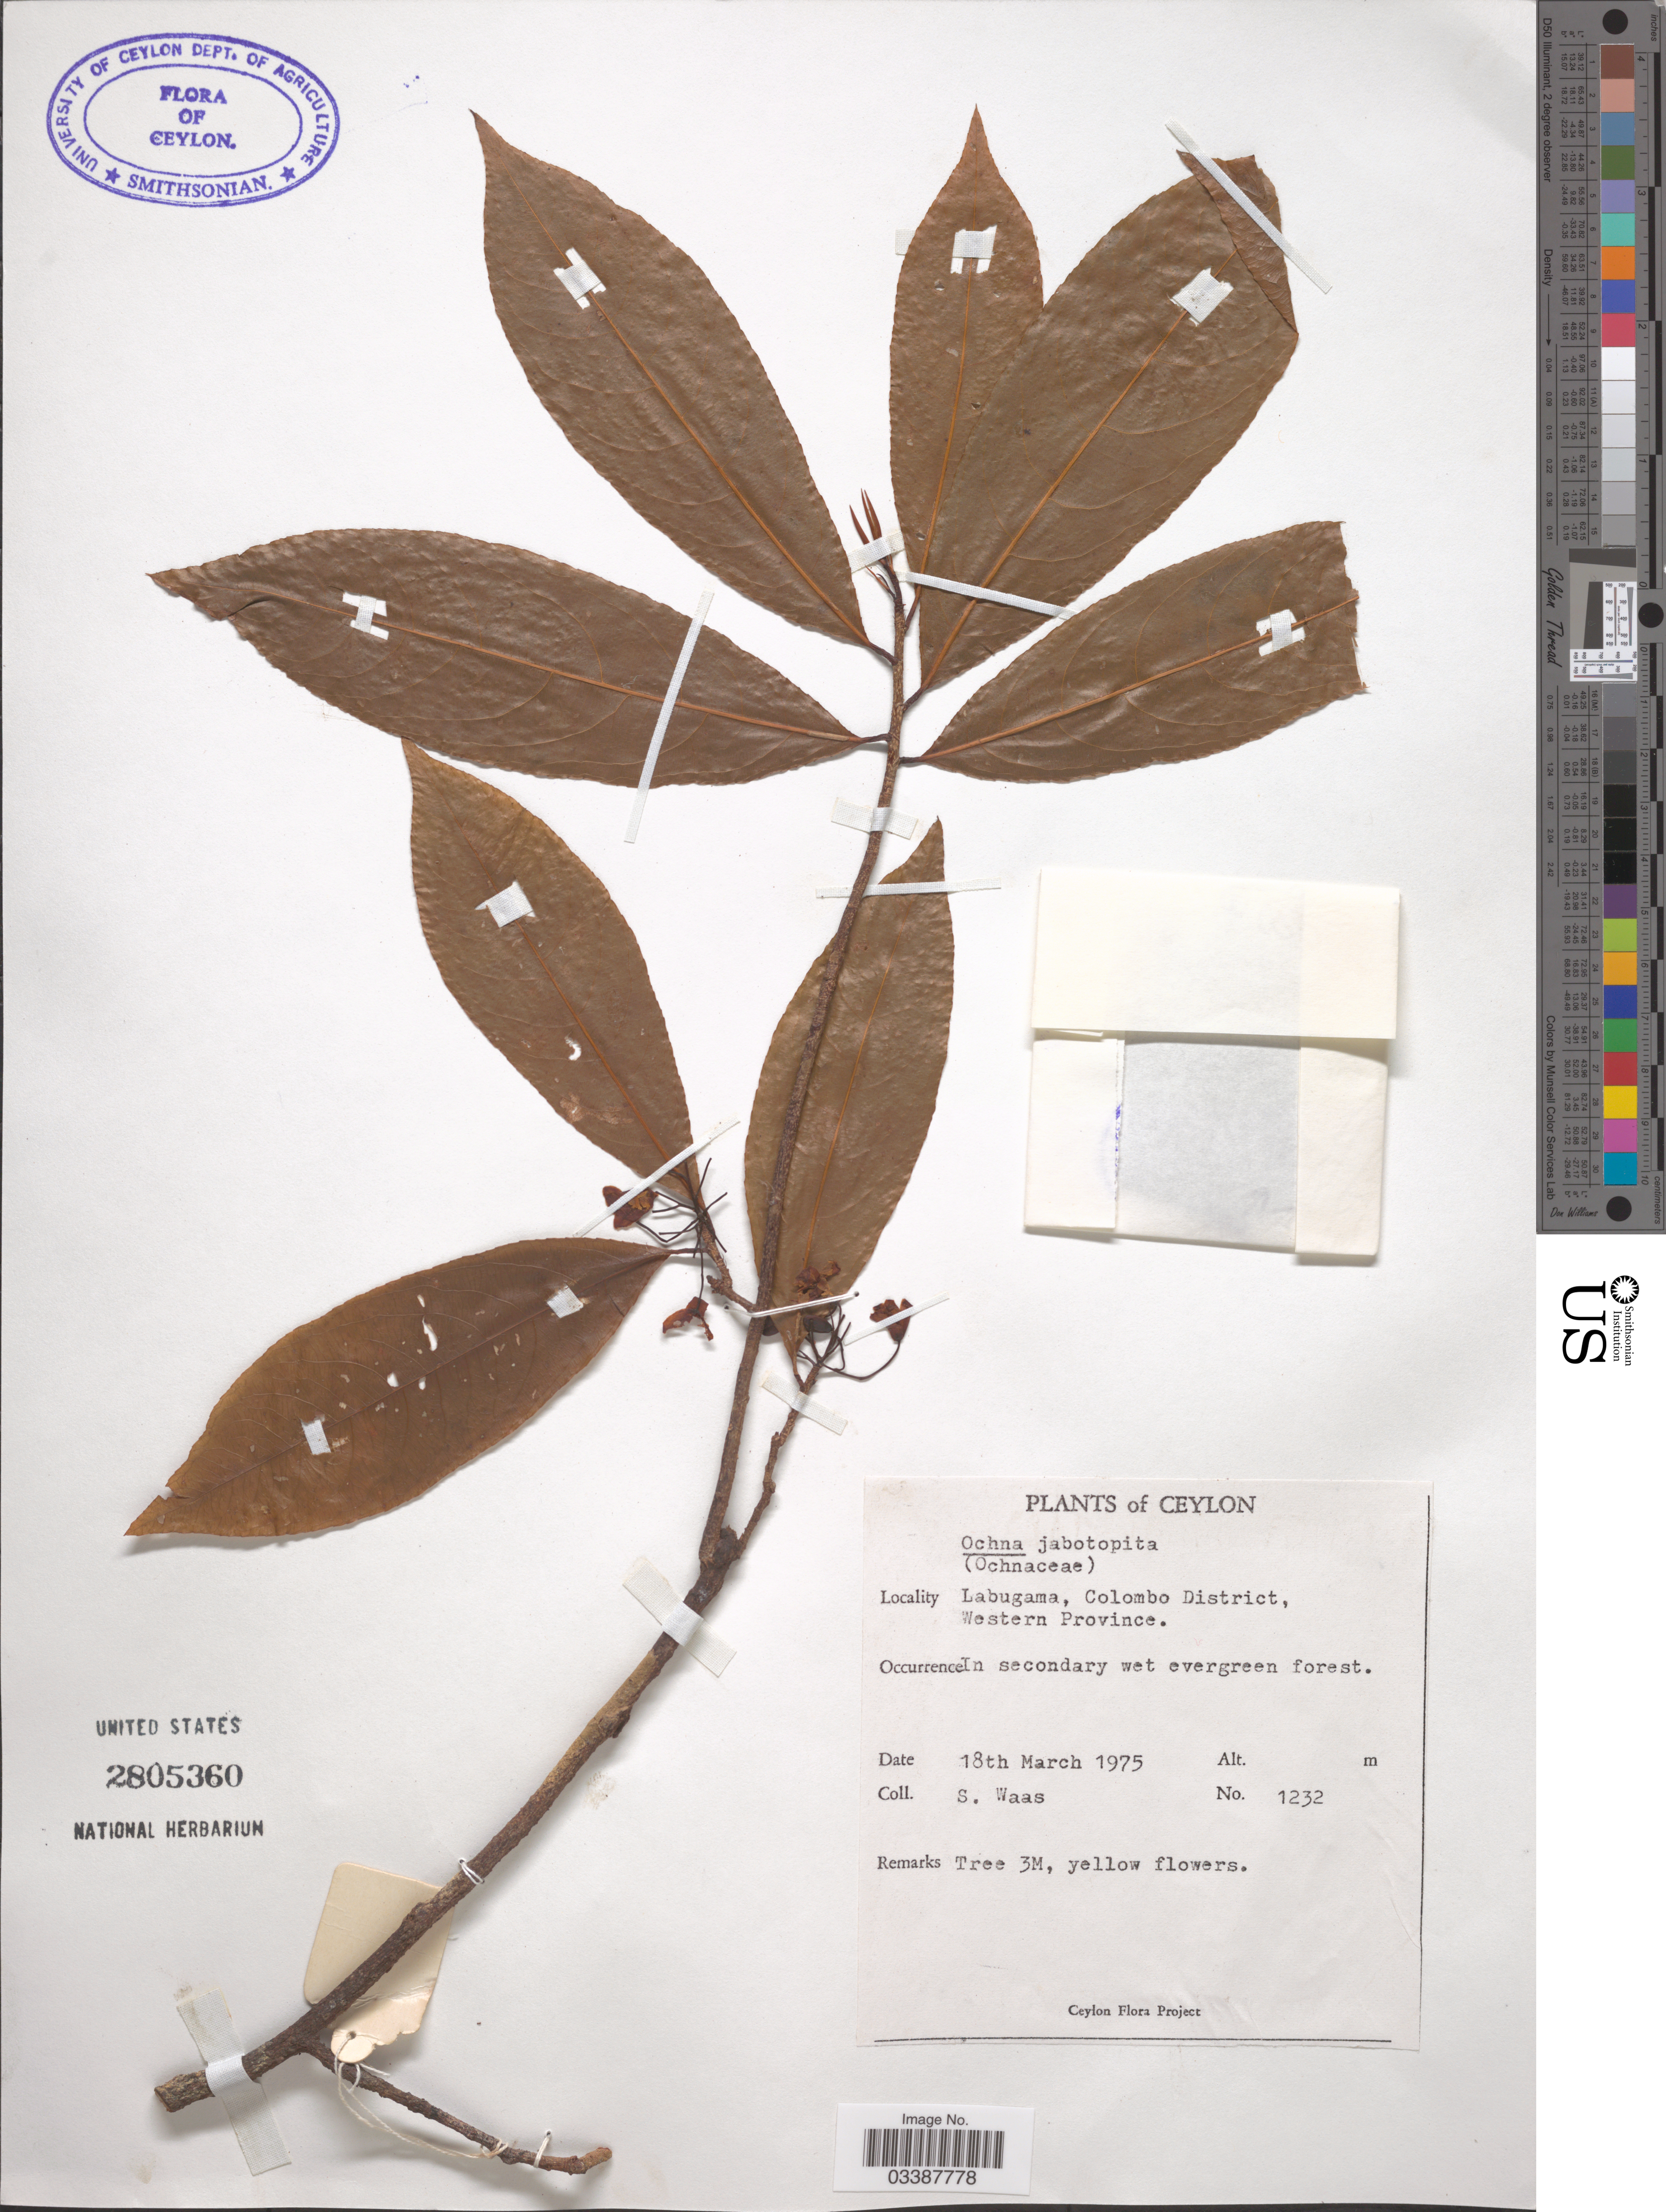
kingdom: Plantae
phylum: Tracheophyta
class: Magnoliopsida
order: Malpighiales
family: Ochnaceae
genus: Ochna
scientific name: Ochna jabotapita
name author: L.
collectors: S. Waas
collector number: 1232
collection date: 1975-03-18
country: Sri Lanka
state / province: North Western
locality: Ceylon. Labugama, Colombo District.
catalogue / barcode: US 2805360